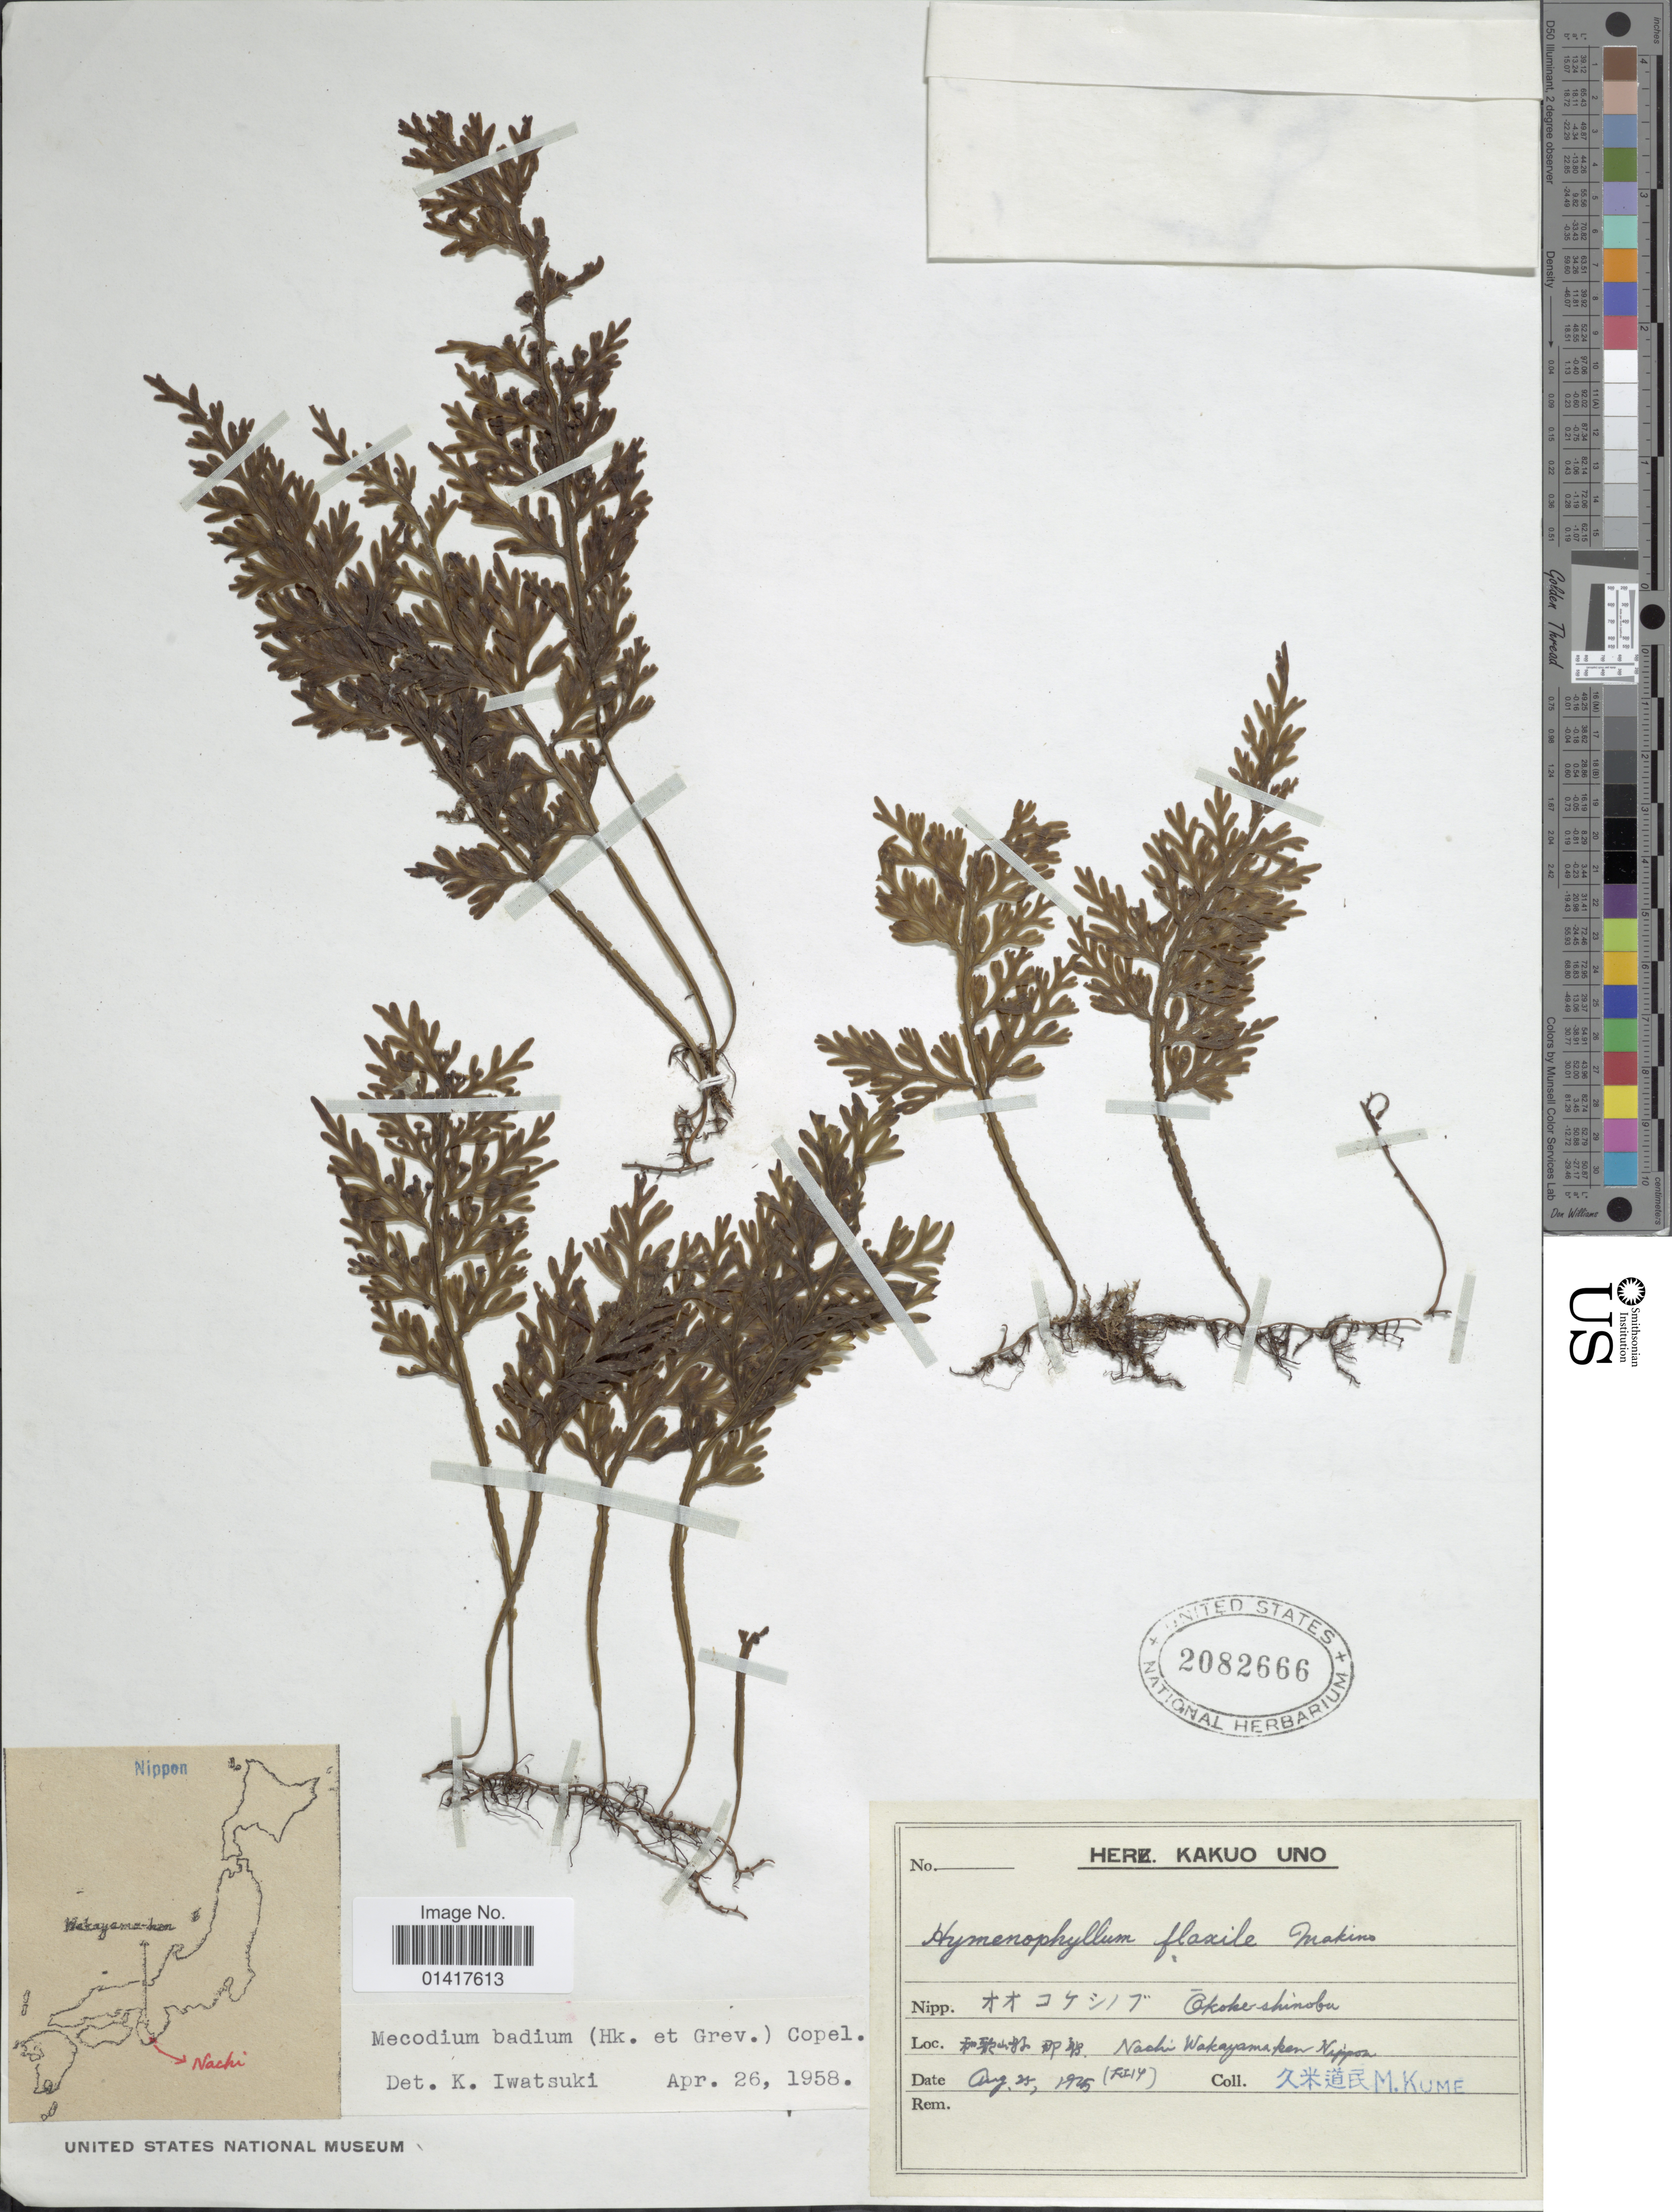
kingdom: Plantae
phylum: Tracheophyta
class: Polypodiopsida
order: Hymenophyllales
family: Hymenophyllaceae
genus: Hymenophyllum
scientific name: Hymenophyllum badium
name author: Hook. & Grev.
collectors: M. Kume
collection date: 1925-08-25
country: Japan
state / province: Wakayama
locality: Nachi Wakayama-ken Nippon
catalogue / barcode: US 2082666